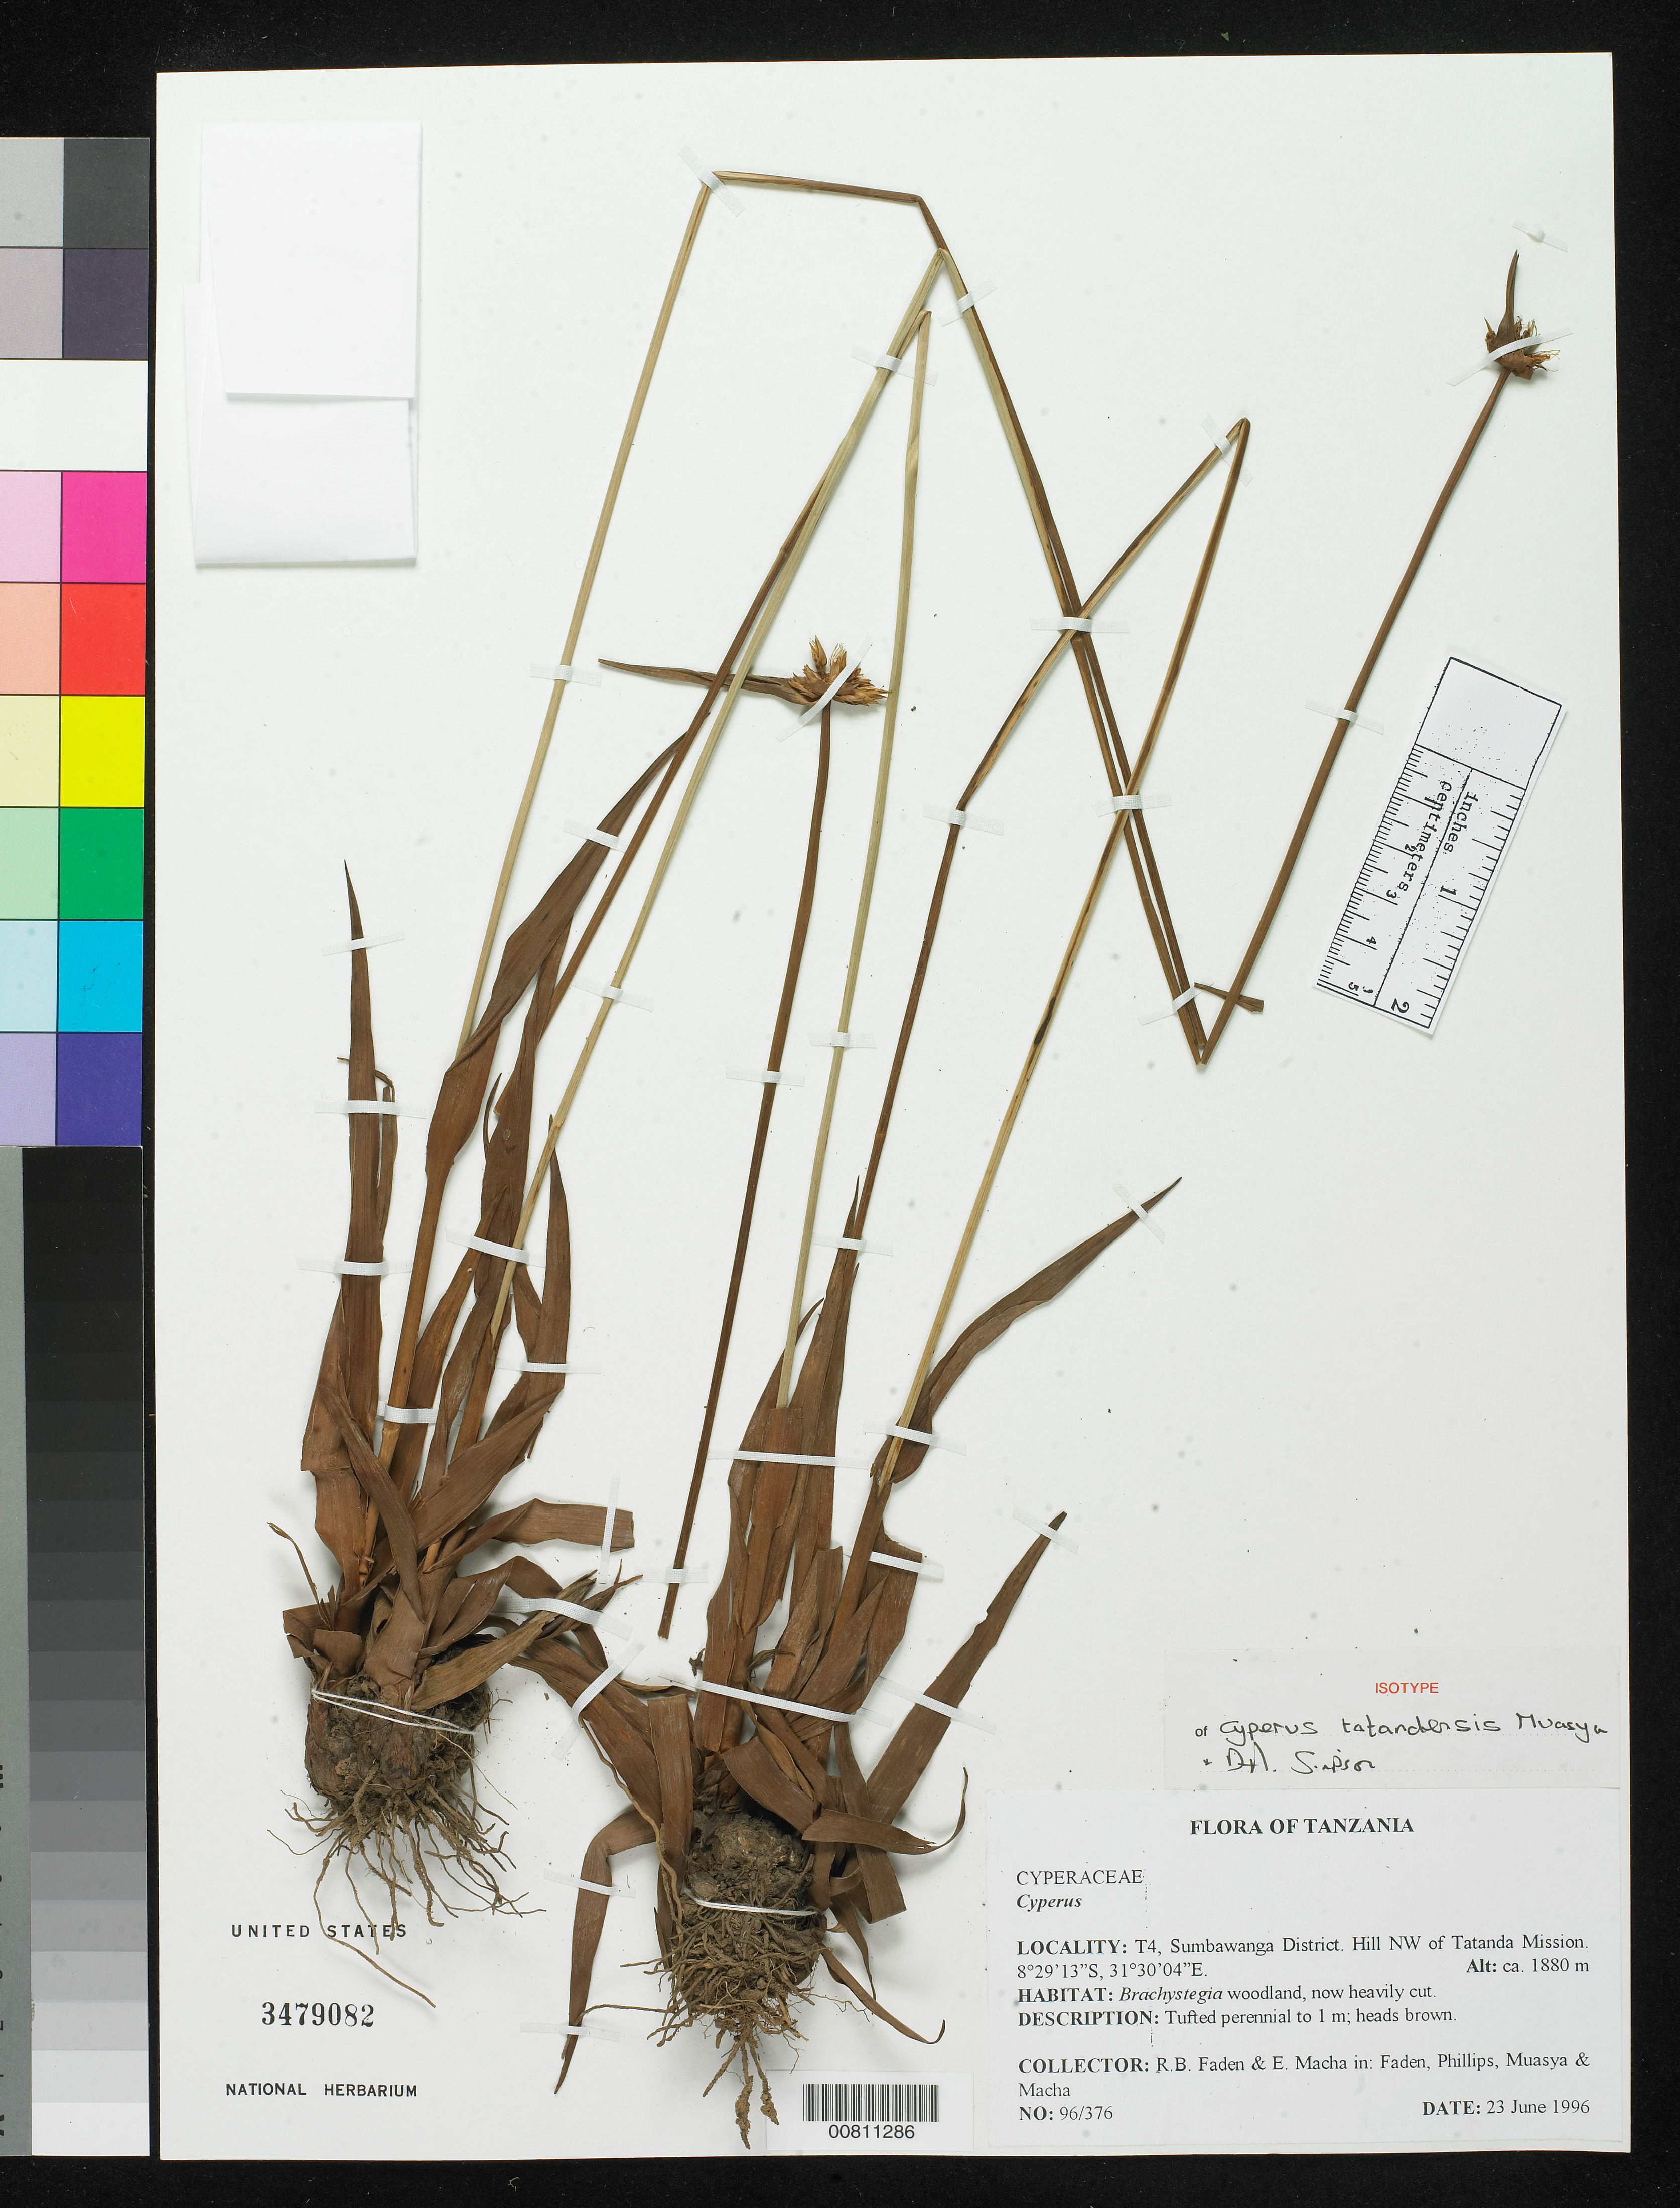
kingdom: Plantae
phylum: Tracheophyta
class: Liliopsida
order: Poales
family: Cyperaceae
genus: Cyperus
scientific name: Cyperus tatandaensis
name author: Muasya & D.A. Simpson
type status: Isotype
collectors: R. B. Faden & E. Macha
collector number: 96/376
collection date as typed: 23 Jun 1996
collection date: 1996-06-23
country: Tanzania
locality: T4, Sumbawanga District. Hill NW of Tatanda Mission.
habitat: Brachystegia woodland, now heavily cut.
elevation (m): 1880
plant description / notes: Holotype at K.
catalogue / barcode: US 3479082